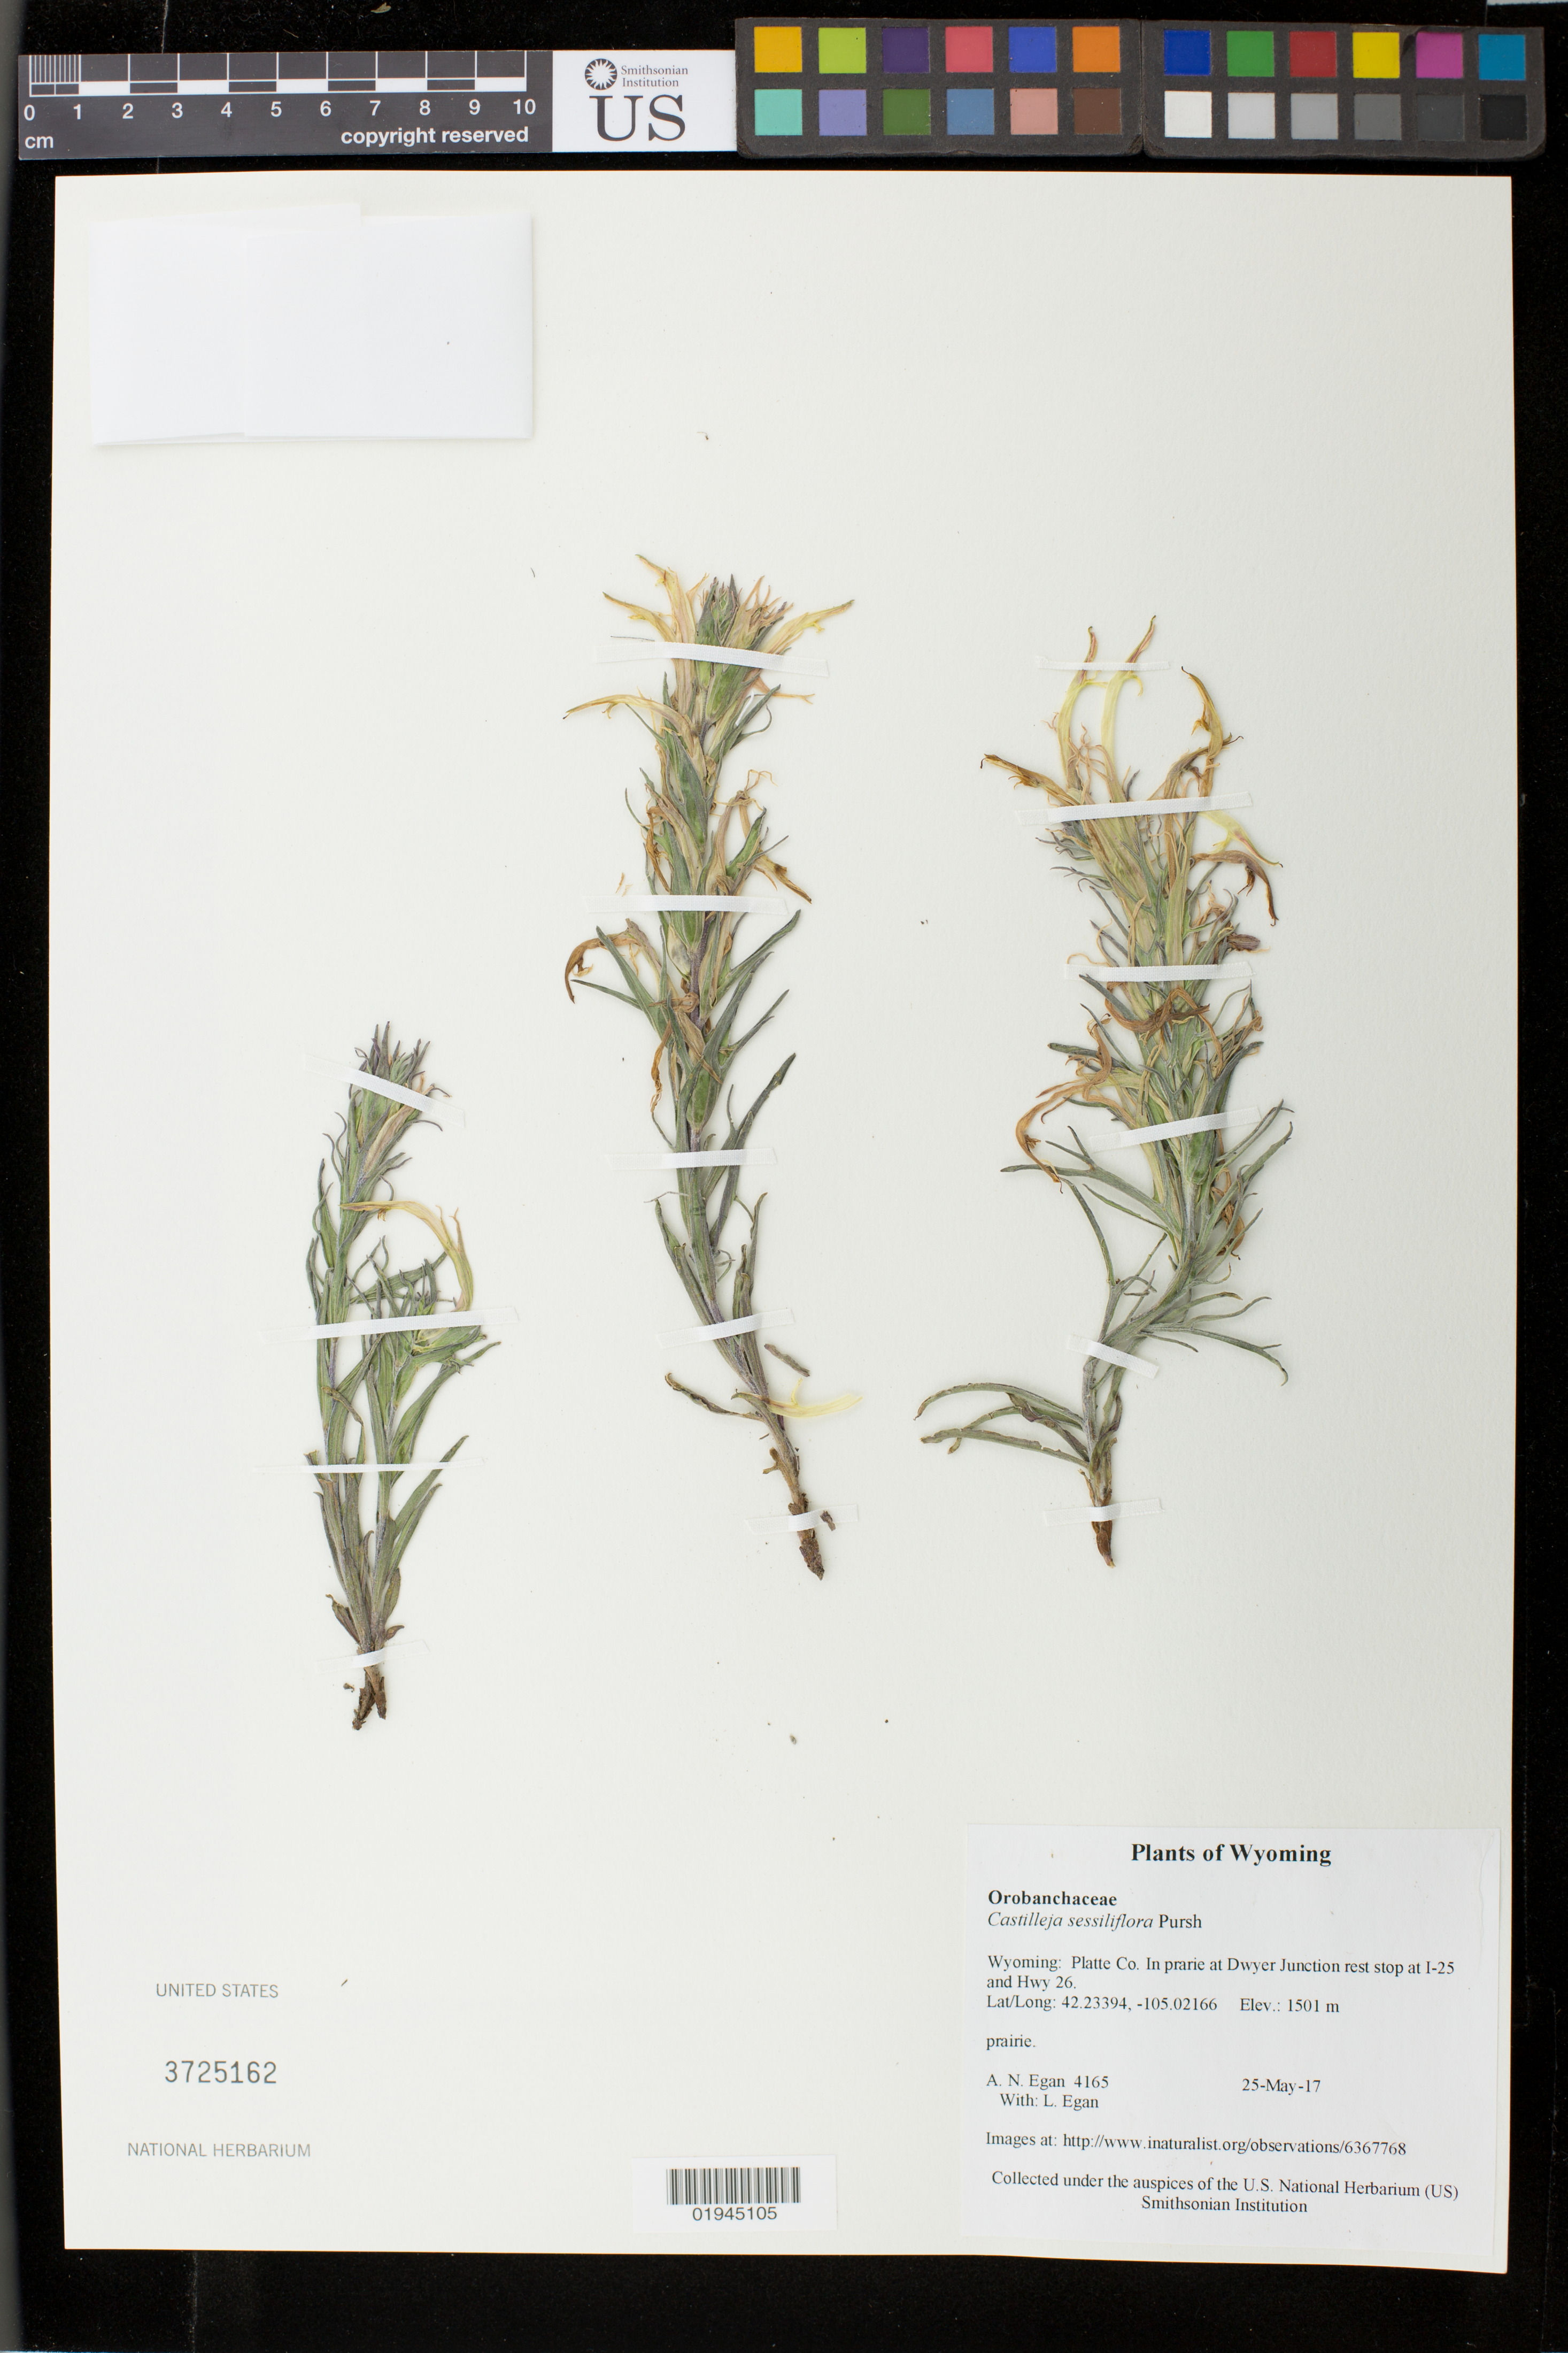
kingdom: Plantae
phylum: Tracheophyta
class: Magnoliopsida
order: Lamiales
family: Orobanchaceae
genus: Castilleja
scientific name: Castilleja sessiliflora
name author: Pursh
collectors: A. N. Egan & L. Egan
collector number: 4165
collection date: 2017-05-25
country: United States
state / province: Wyoming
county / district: Platte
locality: In prairie at Dwyer Junction rest stop at I-25 and Hwy 26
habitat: prairie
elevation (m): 1501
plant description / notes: http://www.inaturalist.org/observations/6367768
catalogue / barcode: US 3725162